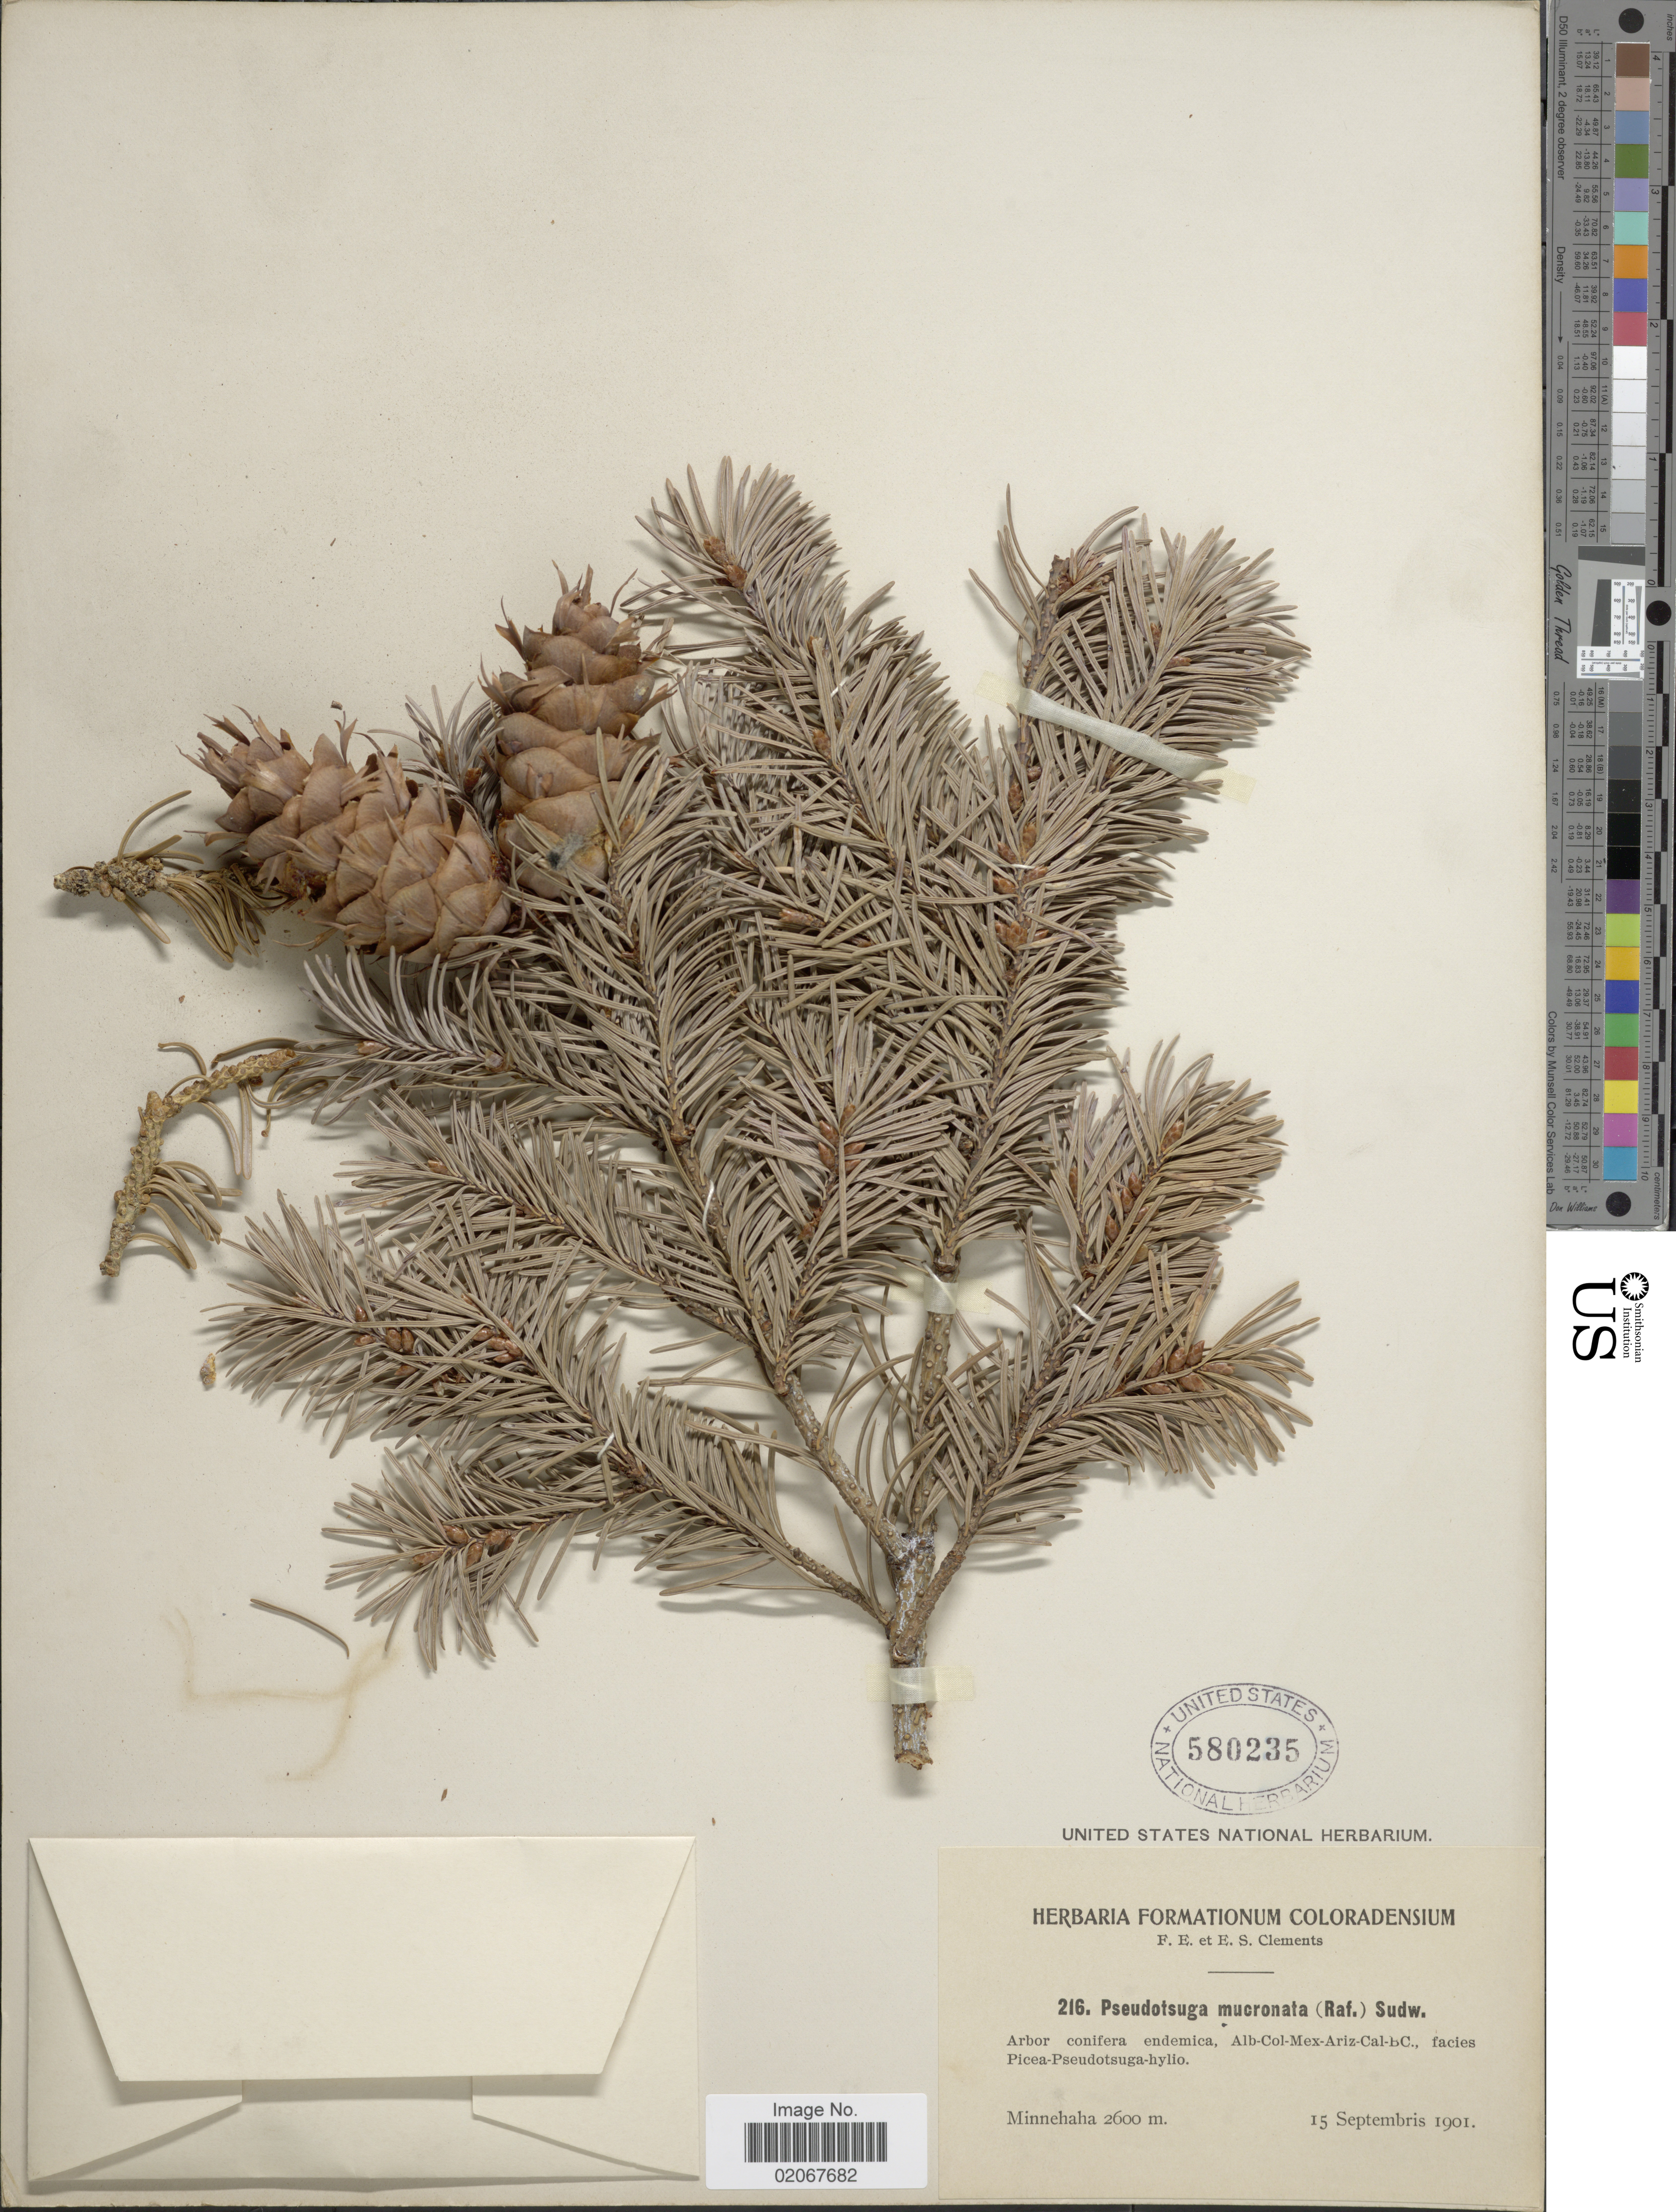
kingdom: Plantae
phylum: Tracheophyta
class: Pinopsida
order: Pinales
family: Pinaceae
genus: Pseudotsuga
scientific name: Pseudotsuga menziesii var. glauca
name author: (Beissn.) Franco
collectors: F. E. Clements & E. S. Clements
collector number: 216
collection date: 1901-09-15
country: United States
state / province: Colorado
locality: Arbor conifera endemica, Alb-Col-Mex-Ariz-Cal-BC., facies Picea-Pseudotsuga-hylio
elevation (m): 2600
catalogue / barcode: US 580235